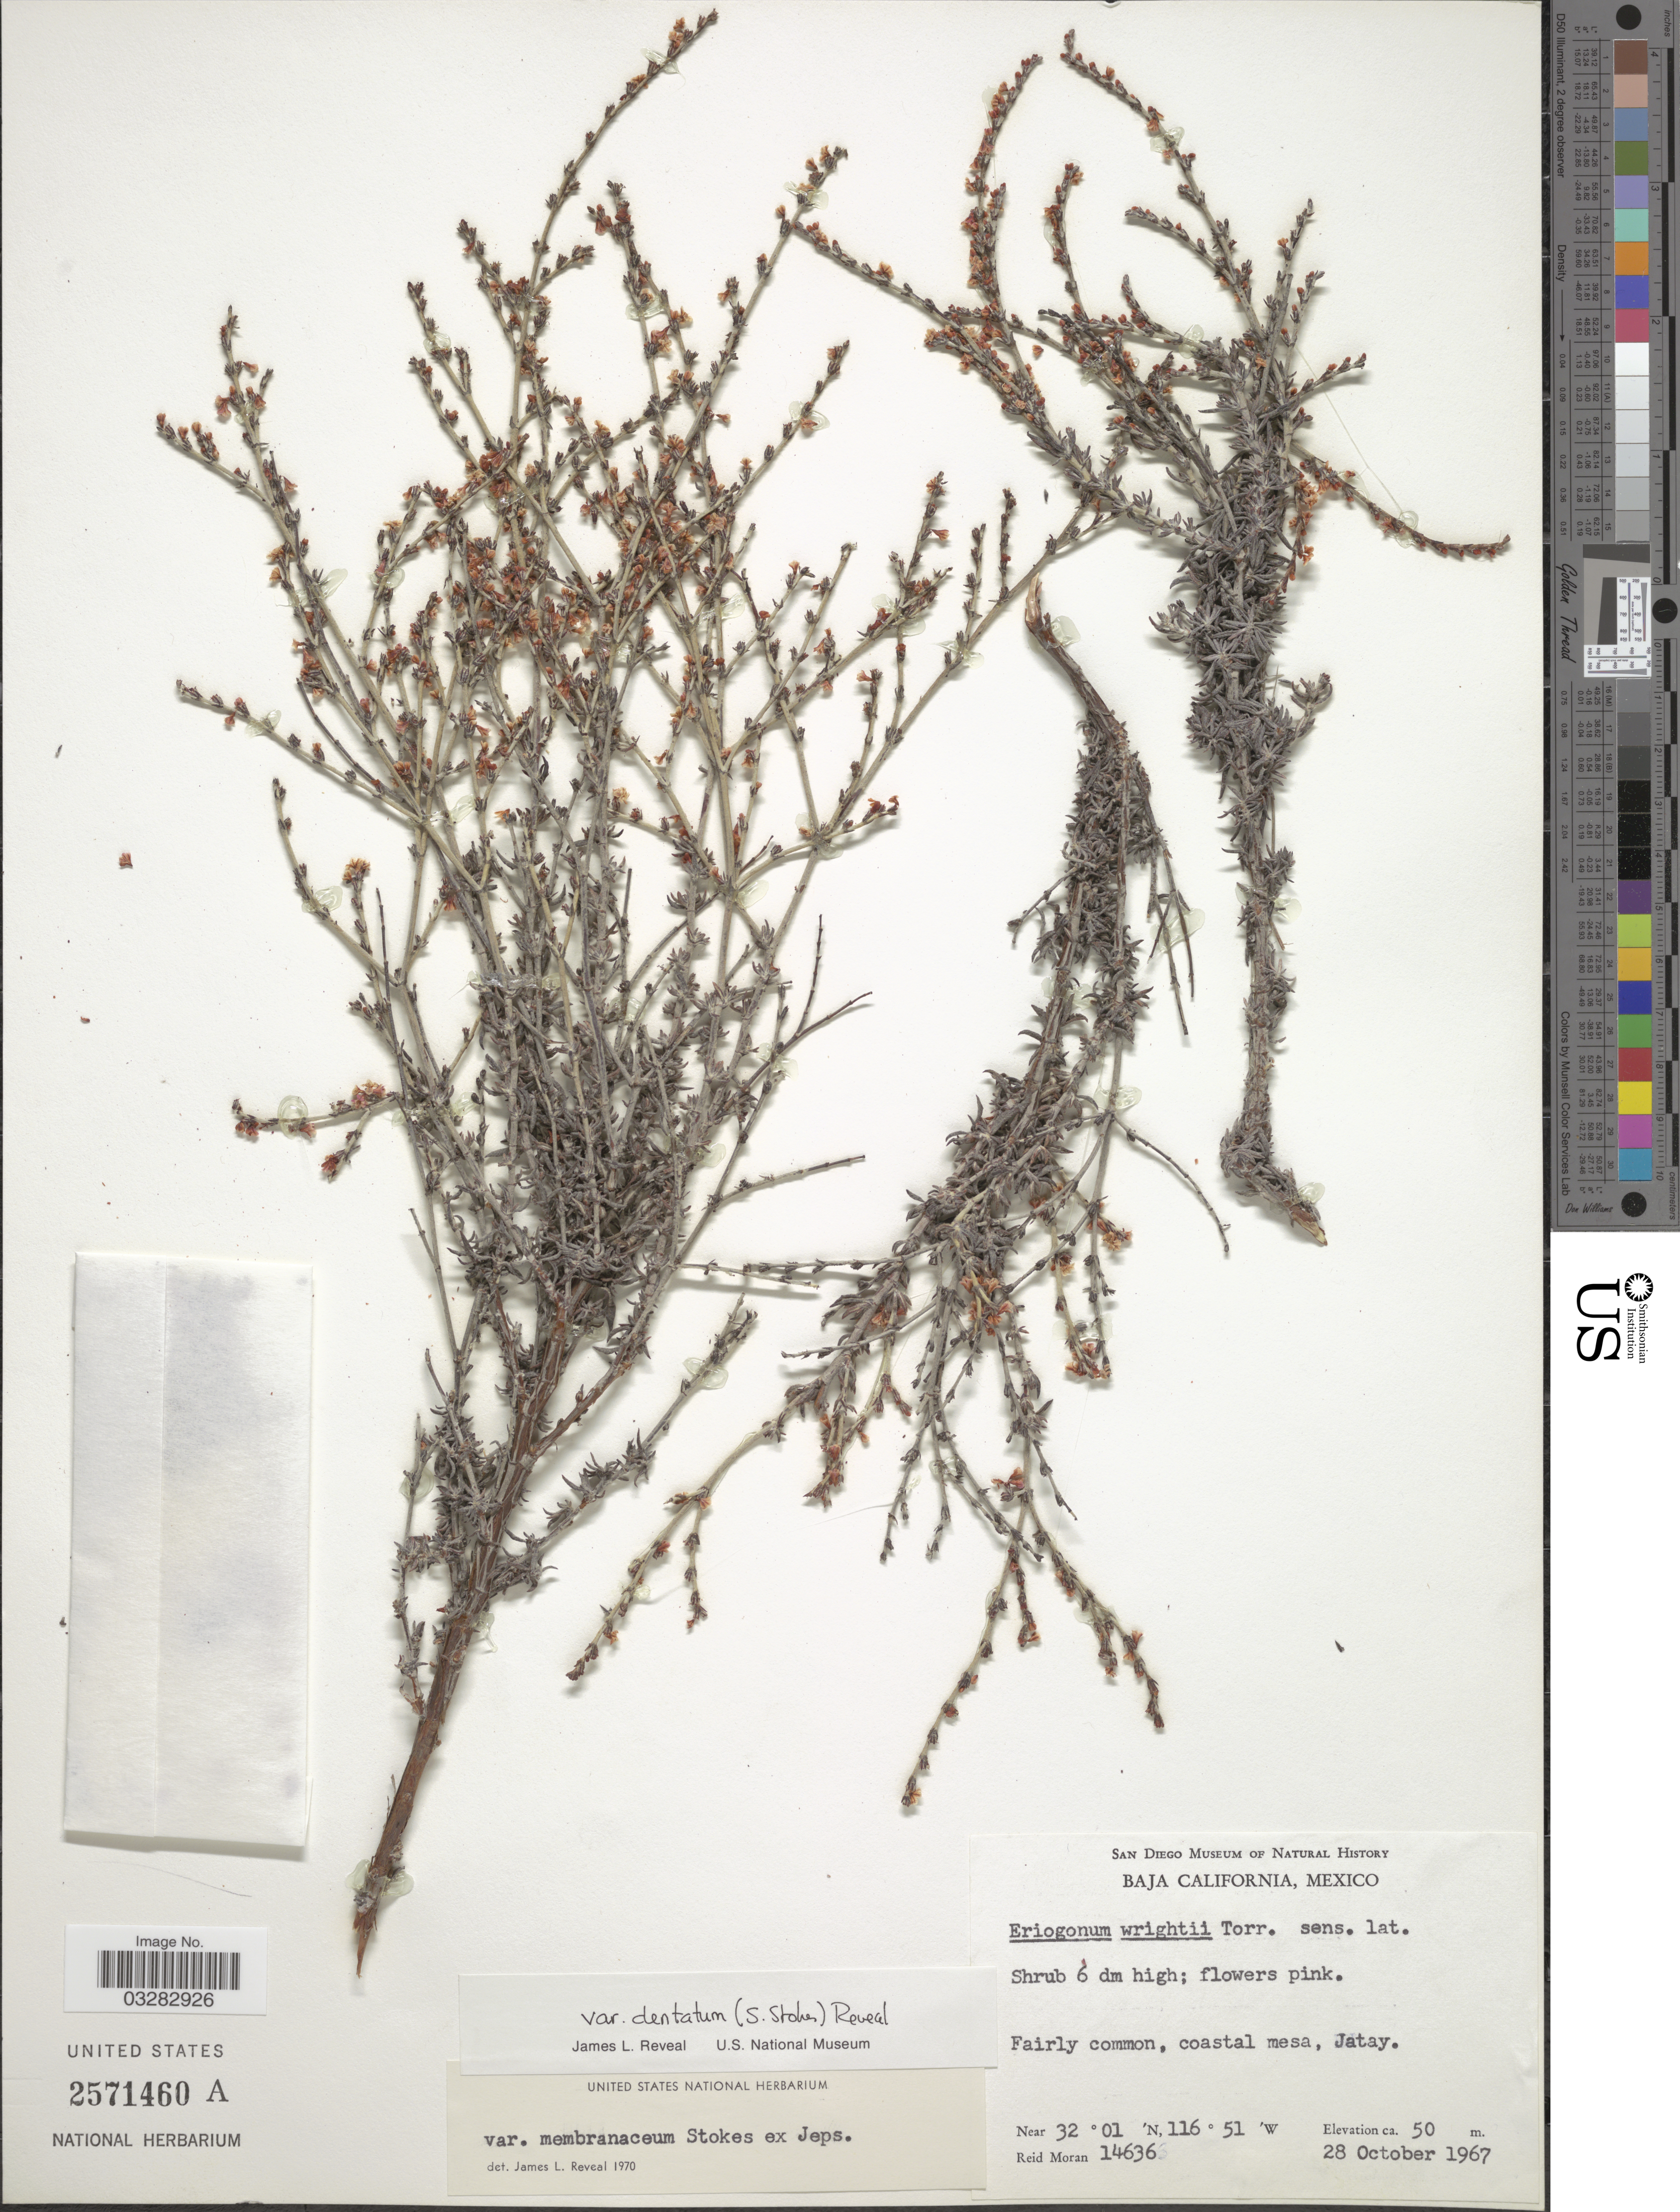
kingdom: Plantae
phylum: Tracheophyta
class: Magnoliopsida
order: Caryophyllales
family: Polygonaceae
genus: Eriogonum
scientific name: Eriogonum wrightii var. dentatum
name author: (S. Stokes) Reveal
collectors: R. Moran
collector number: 14636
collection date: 1967-10-28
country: Mexico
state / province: Baja California Norte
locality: Fairly common, coastal mesa, Jatay.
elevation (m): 50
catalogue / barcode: US 2571460A